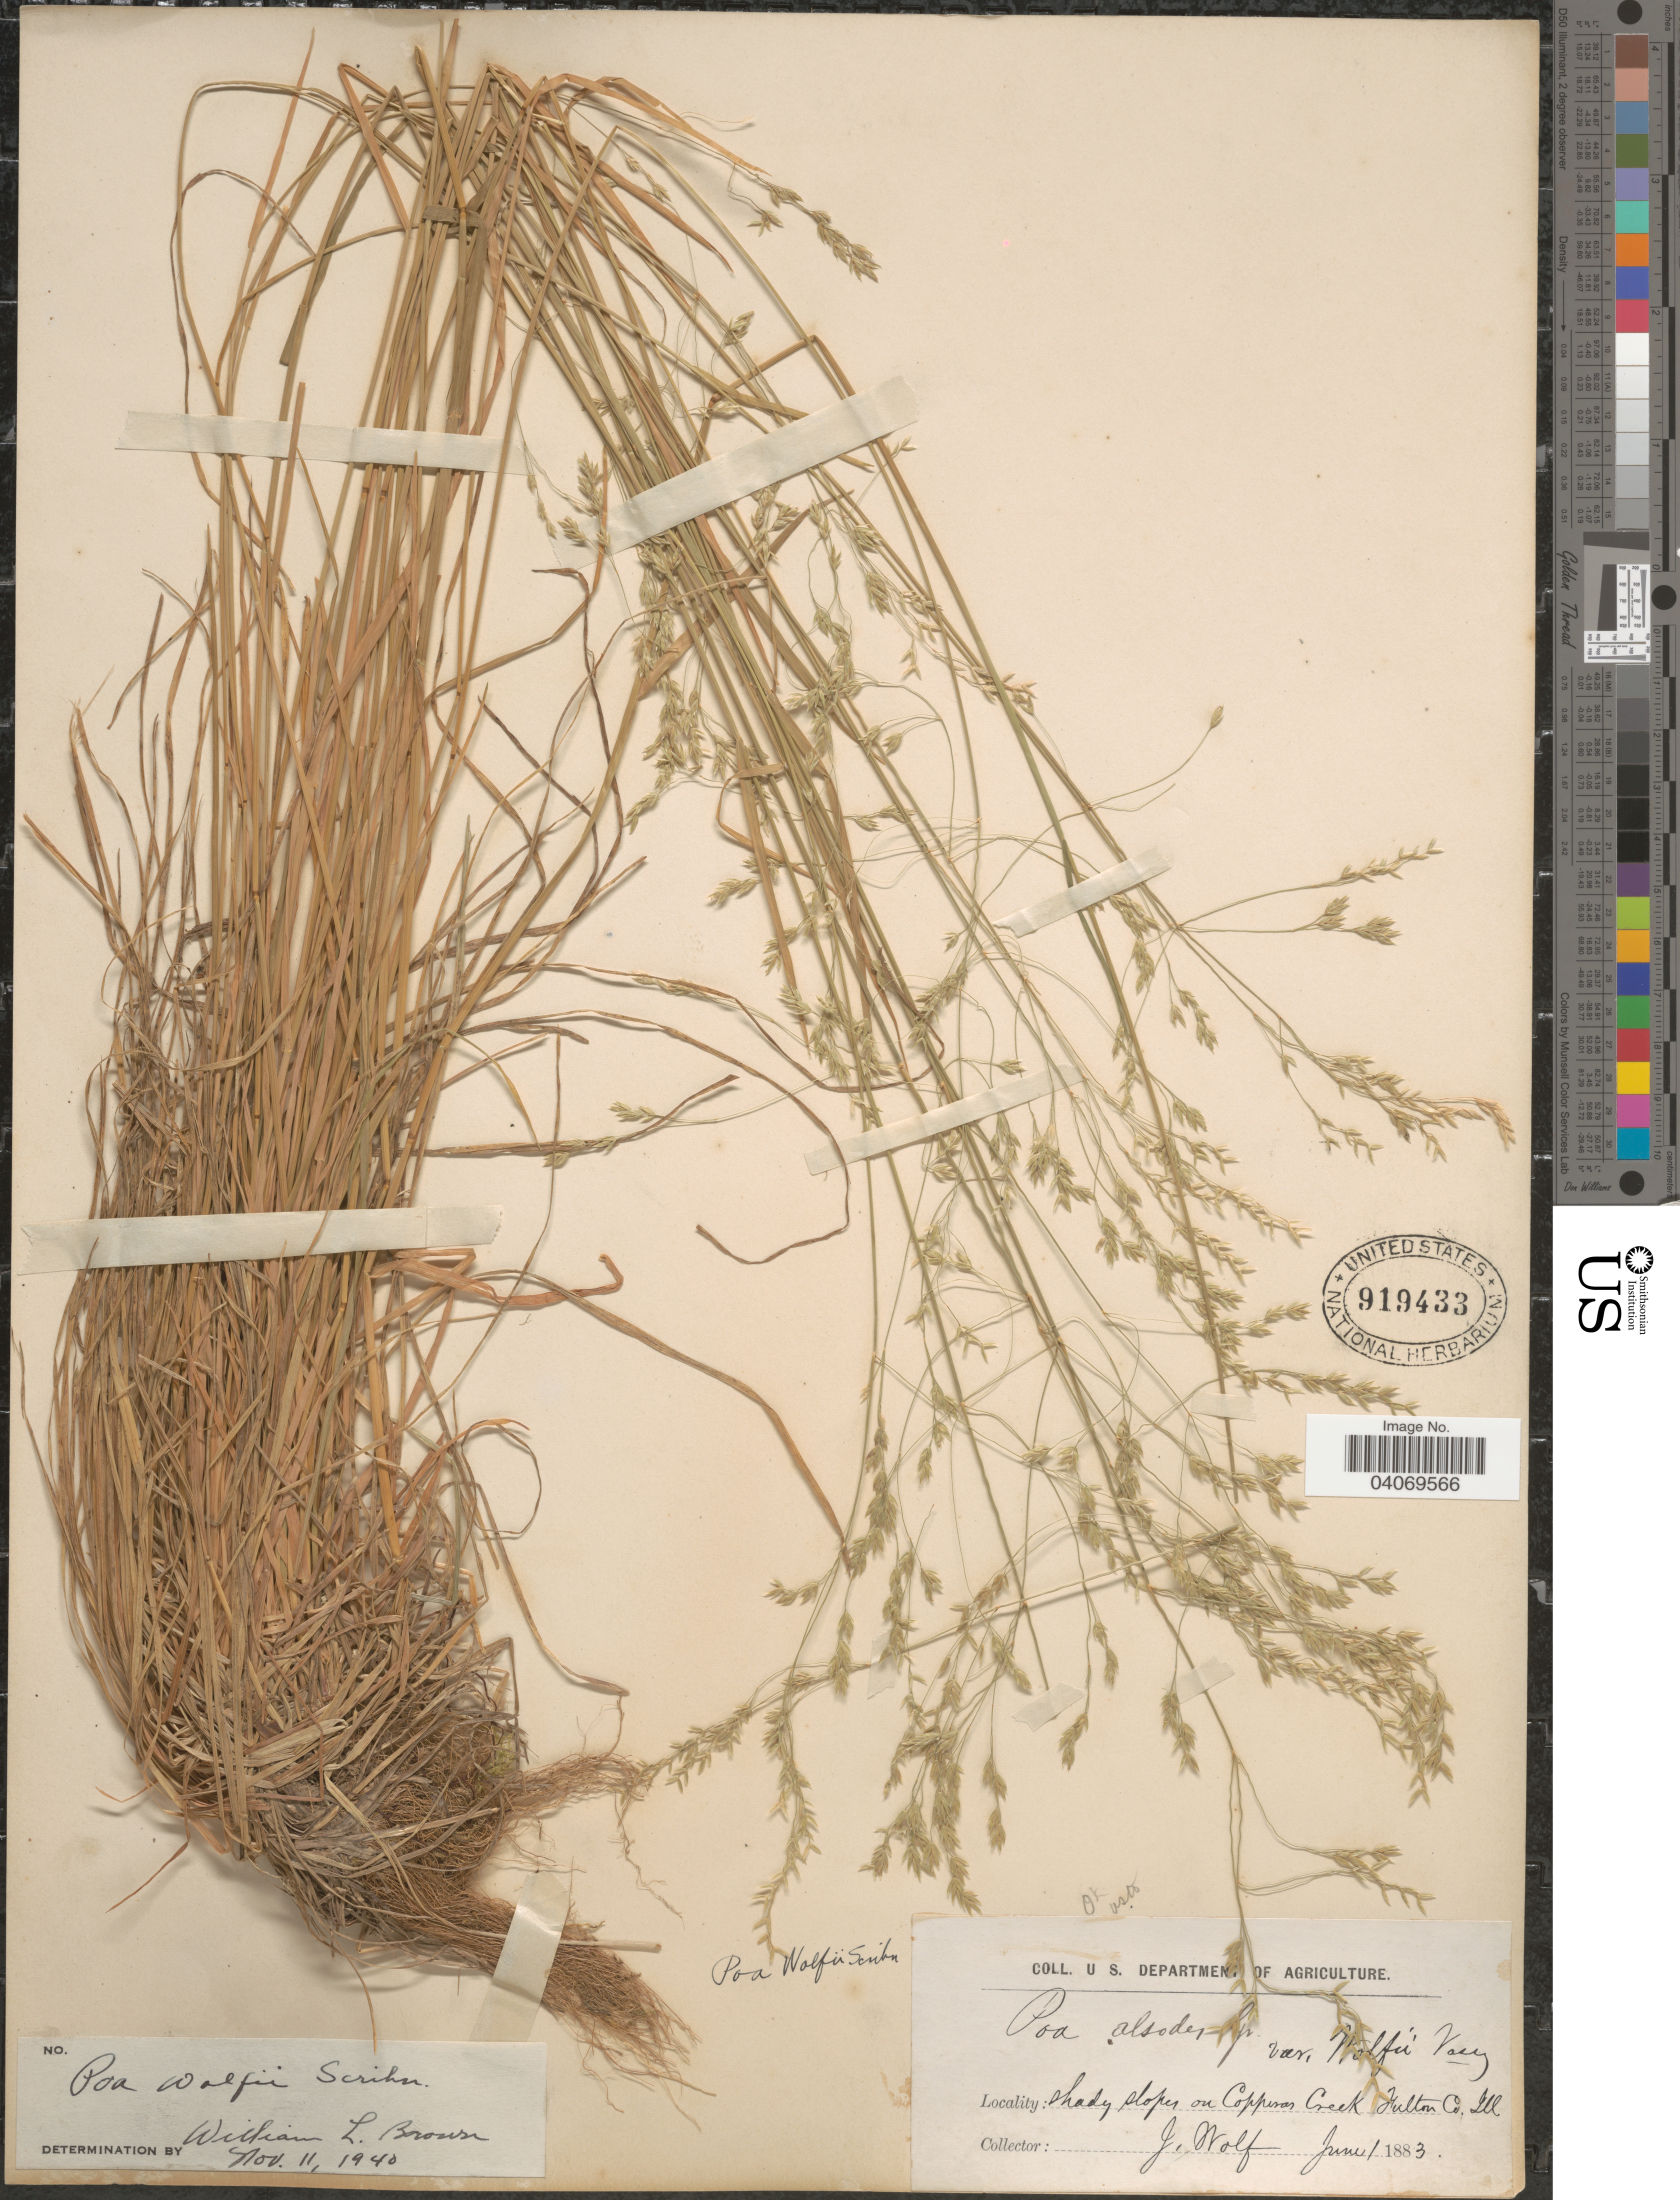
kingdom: Plantae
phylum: Tracheophyta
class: Liliopsida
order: Poales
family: Poaceae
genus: Poa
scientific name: Poa wolfii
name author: Scribn.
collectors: J. Wolf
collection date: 1883-06-01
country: United States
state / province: Illinois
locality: Shady slopes on Copperas Creek Fulton Co.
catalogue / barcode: US 919433